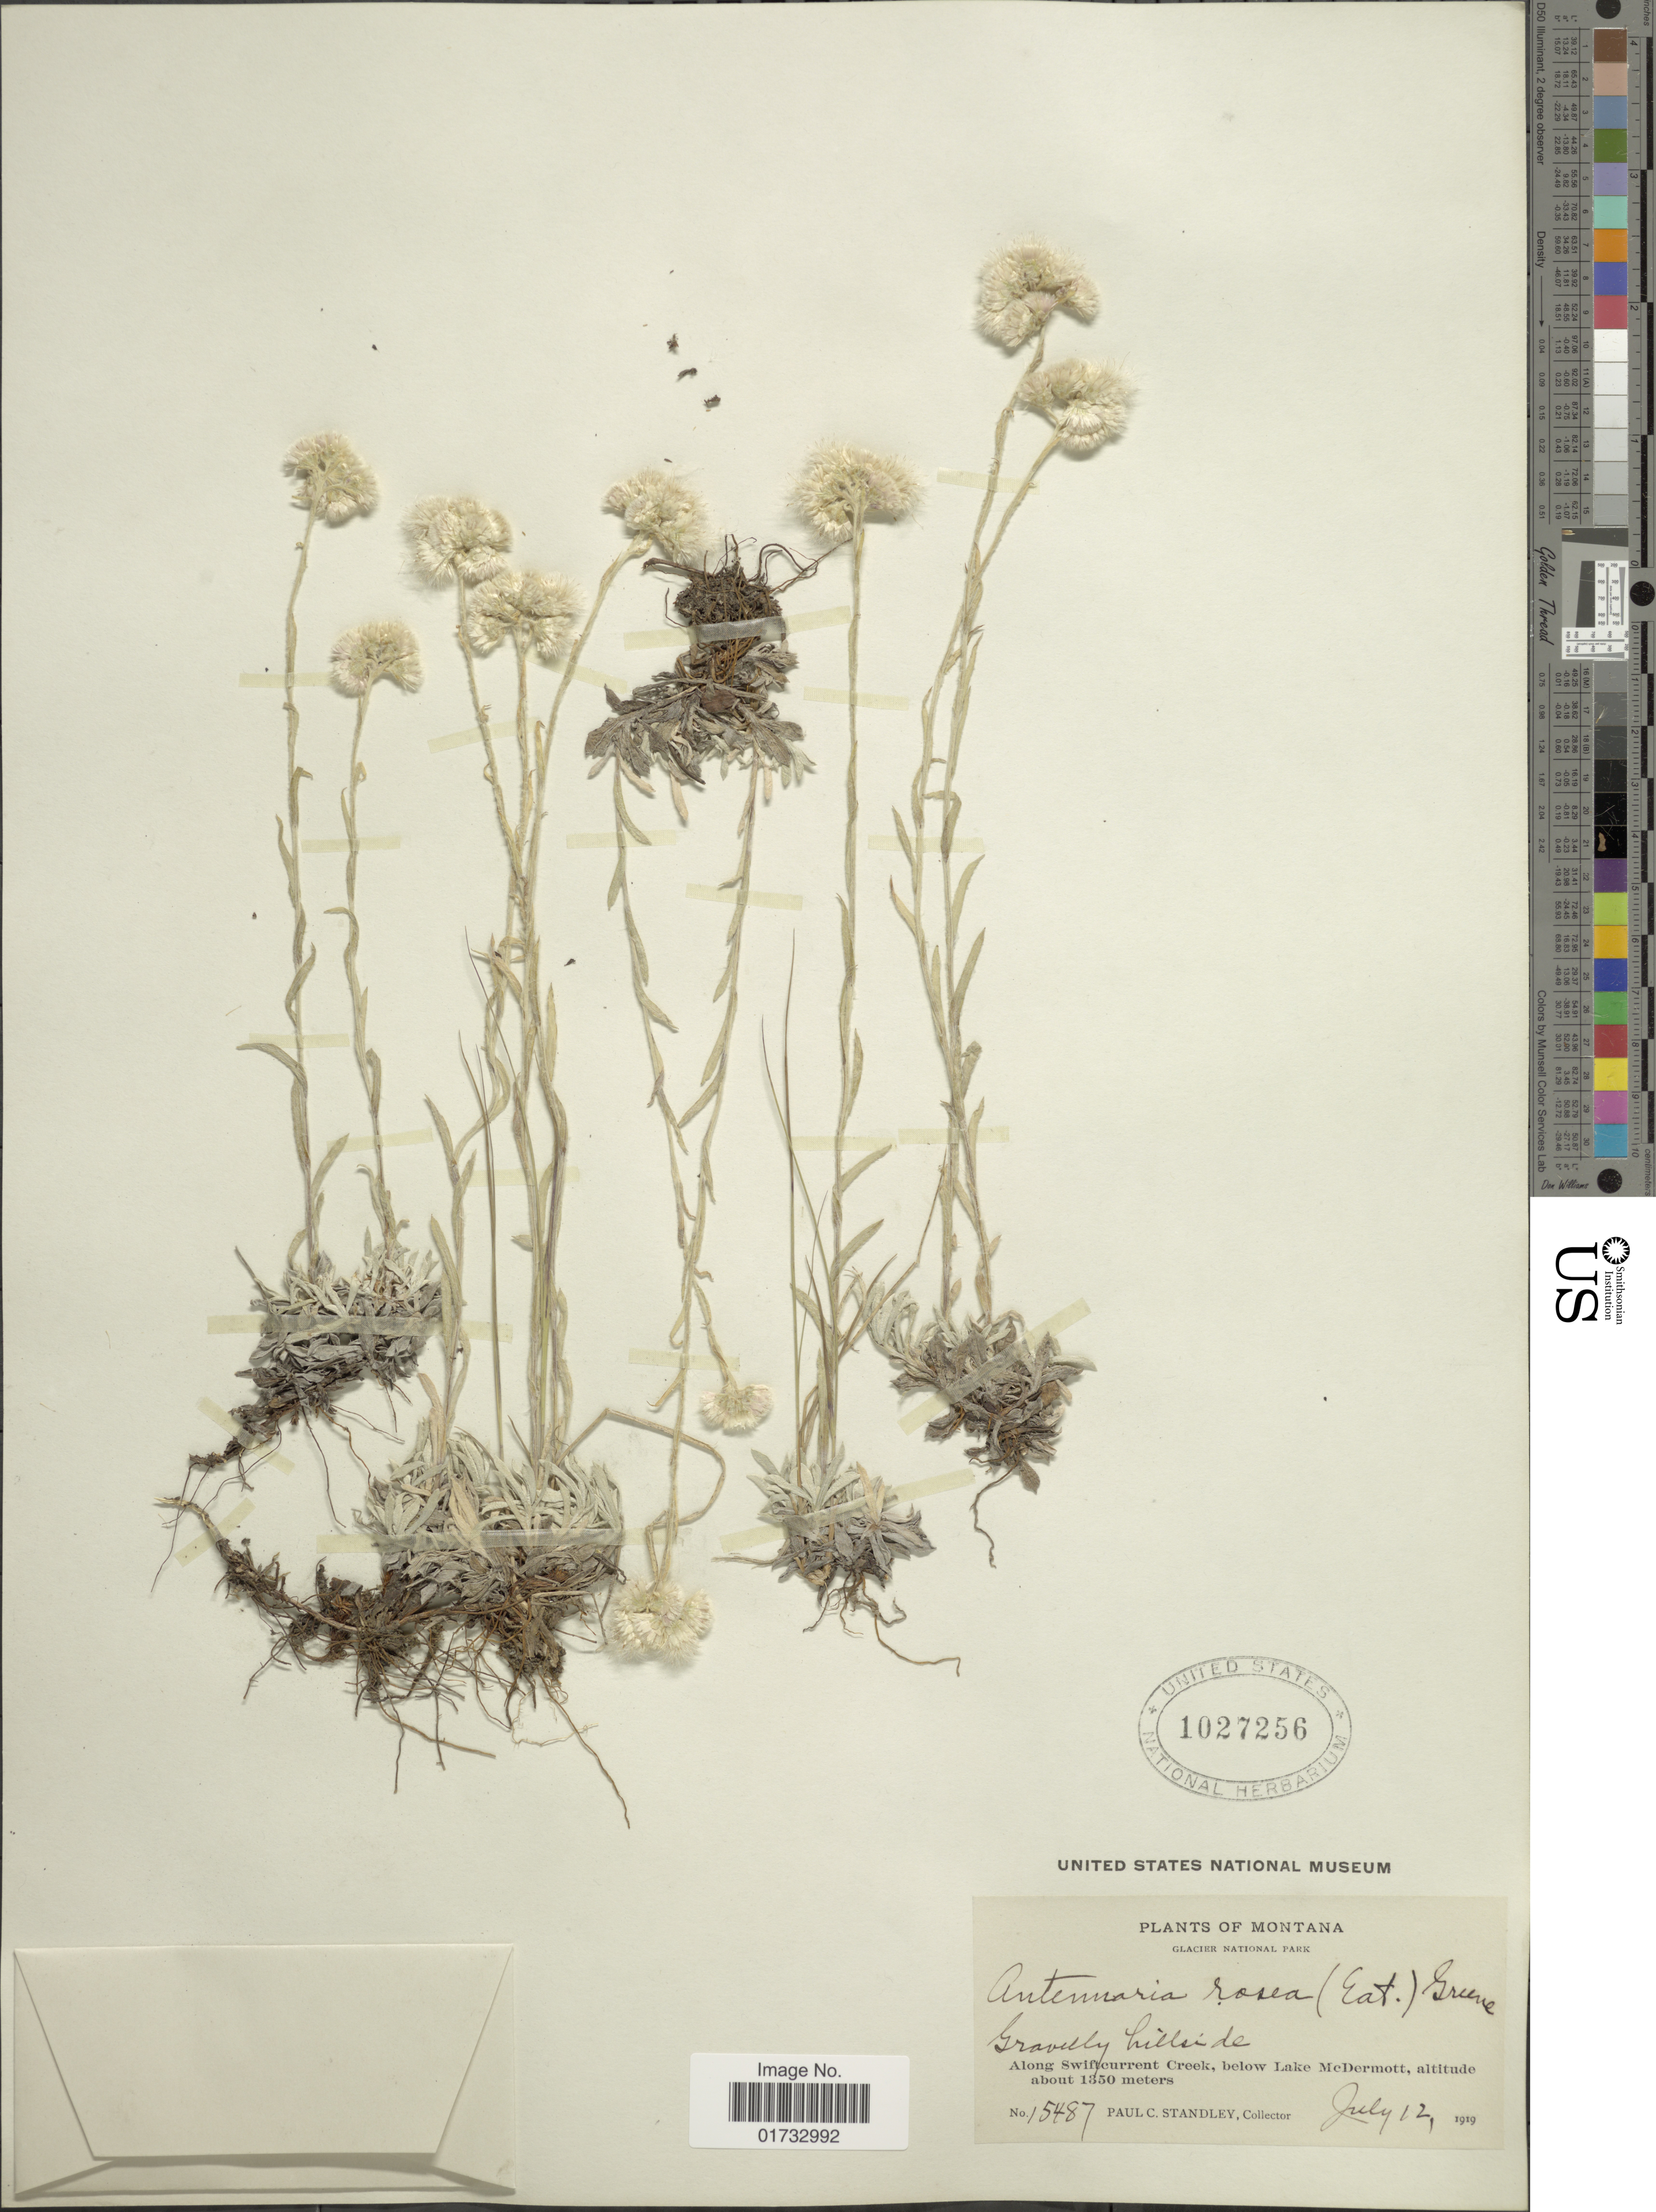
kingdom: Plantae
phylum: Tracheophyta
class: Magnoliopsida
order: Asterales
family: Asteraceae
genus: Antennaria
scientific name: Antennaria rosea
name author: Greene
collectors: P. C. Standley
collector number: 15487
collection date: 1919-07-12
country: United States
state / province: Montana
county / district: Glacier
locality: Glacier National Park, gravelly hillside, along Swiftcurrent Creek, below Lake McDermott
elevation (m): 1350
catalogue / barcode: US 1027256